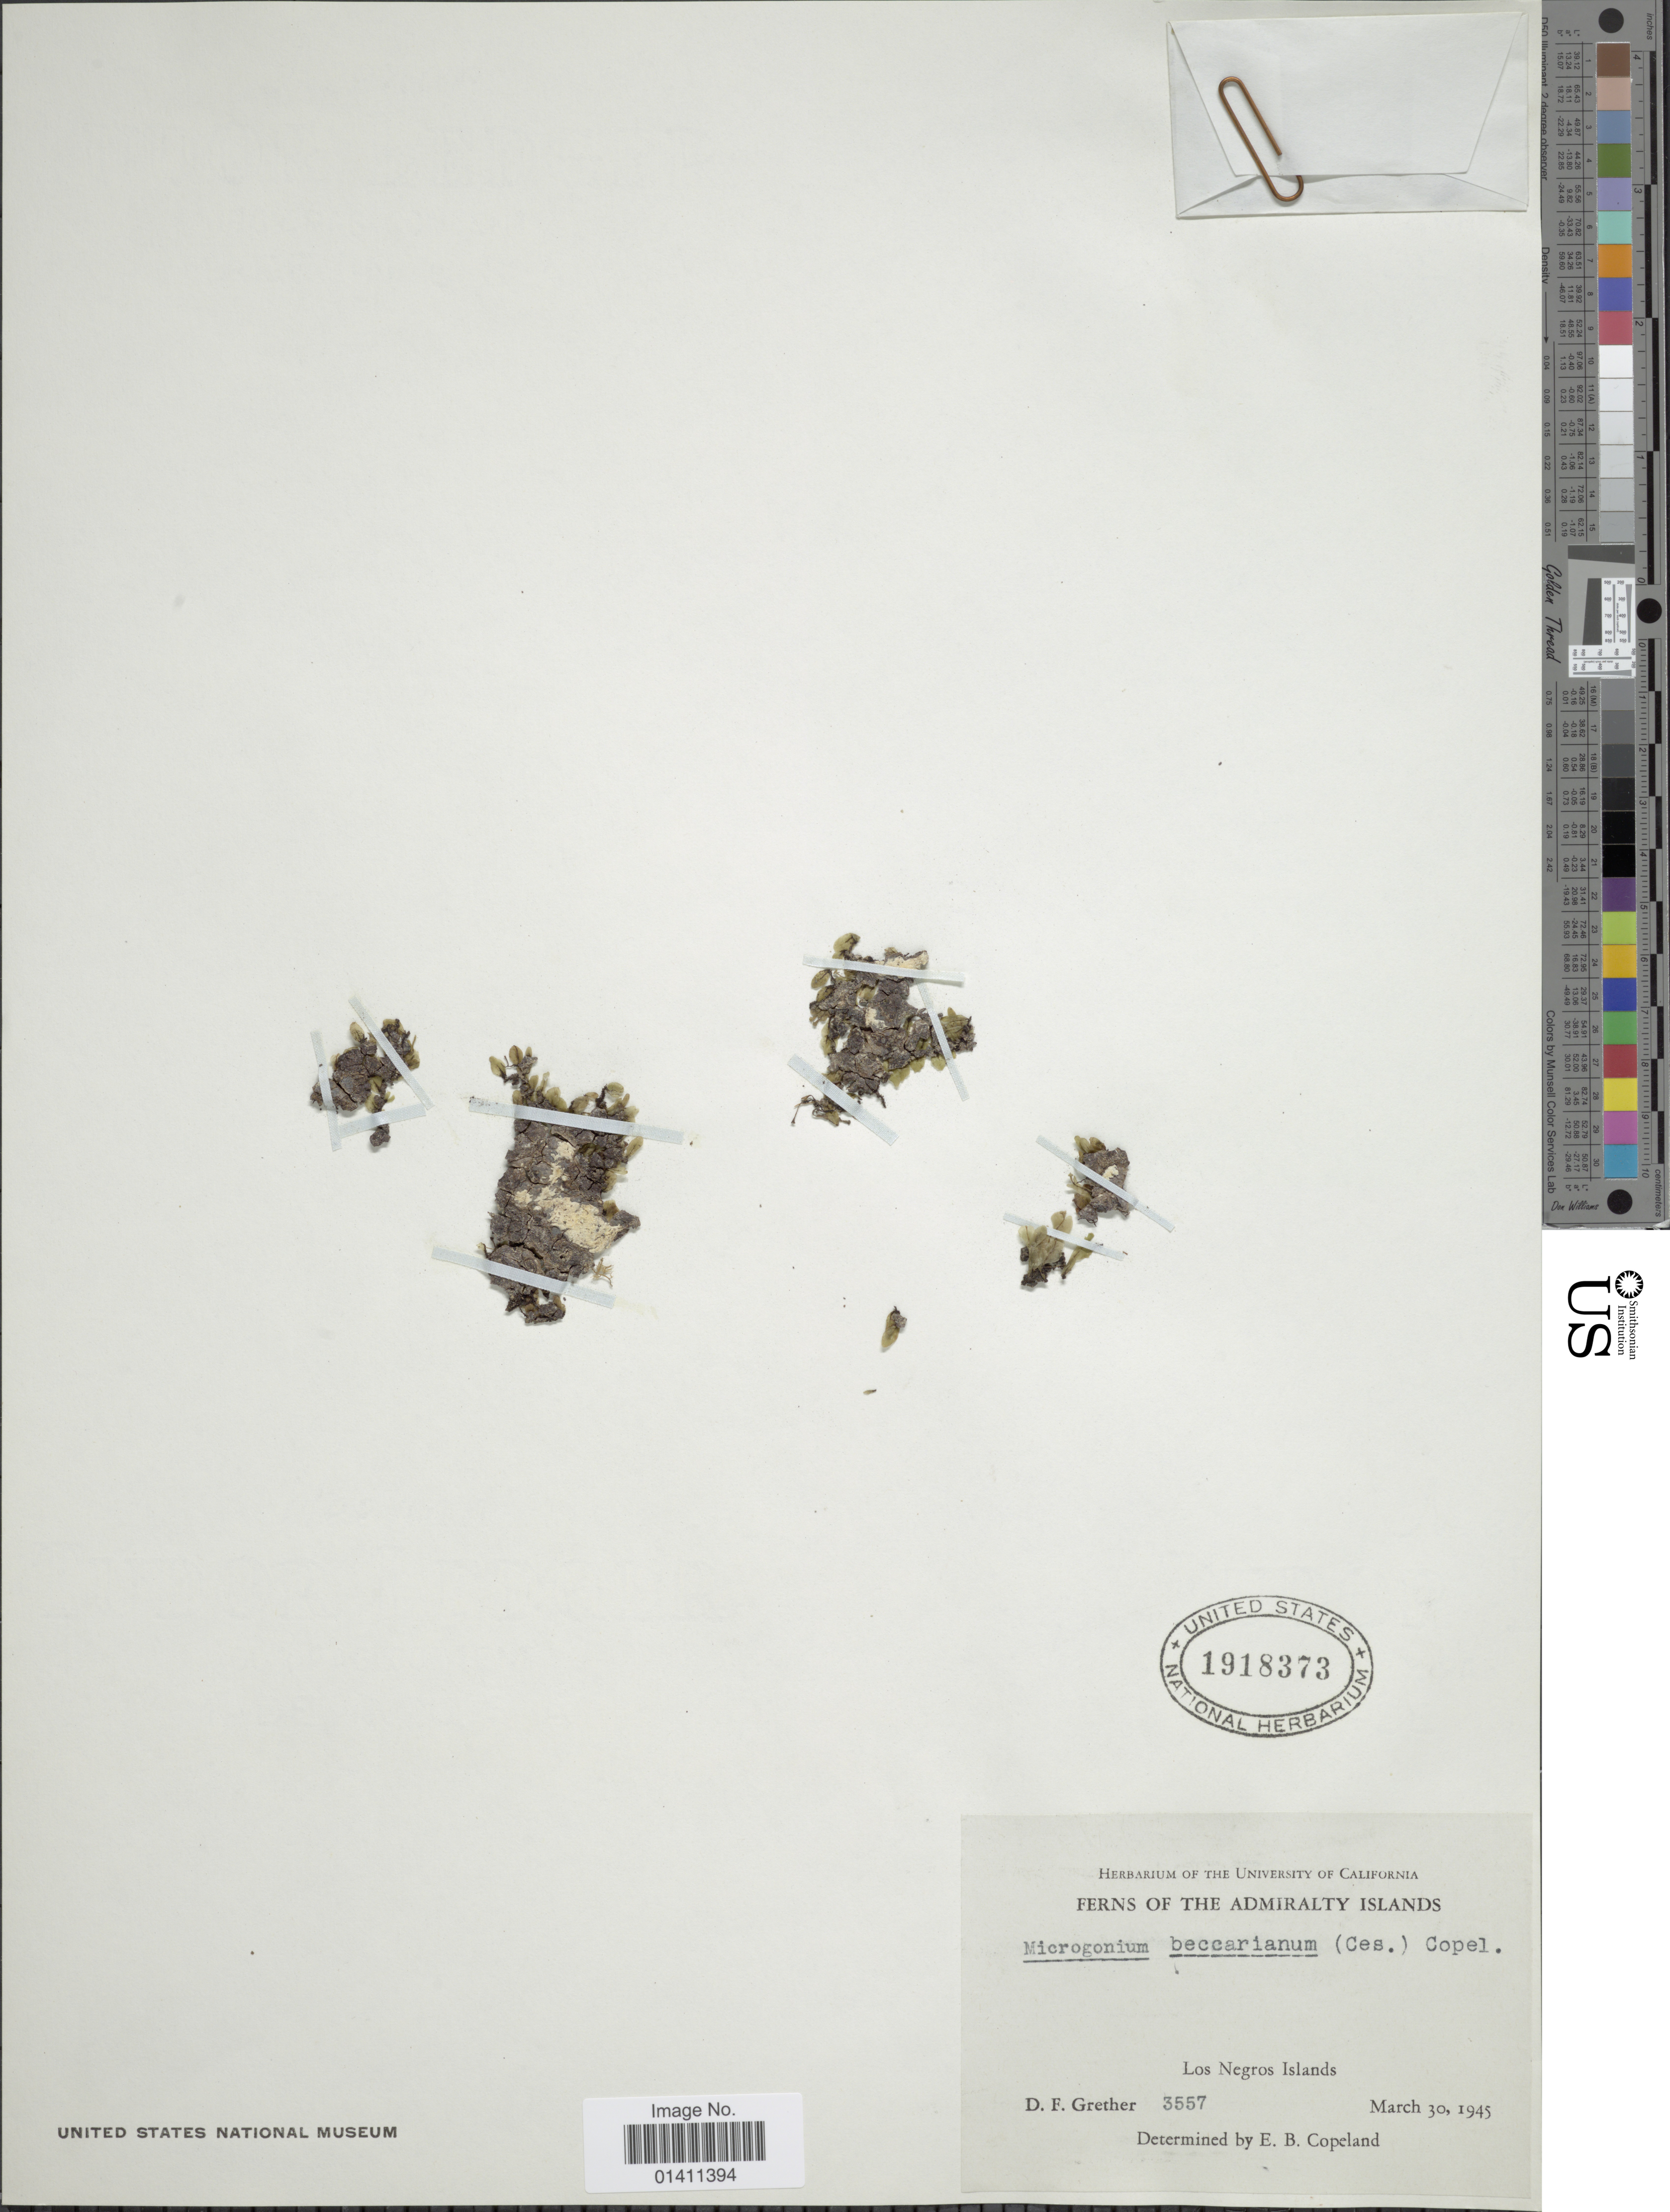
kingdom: Plantae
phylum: Tracheophyta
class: Polypodiopsida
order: Hymenophyllales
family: Hymenophyllaceae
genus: Didymoglossum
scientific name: Didymoglossum beccarianum (Ces.) comb. ined., 2015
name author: (Ces.)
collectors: D. F. Grether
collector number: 3557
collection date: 1945-03-30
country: Papua New Guinea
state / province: Manus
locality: The Admiralty Islands. Los Negros Islands.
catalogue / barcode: US 1918373